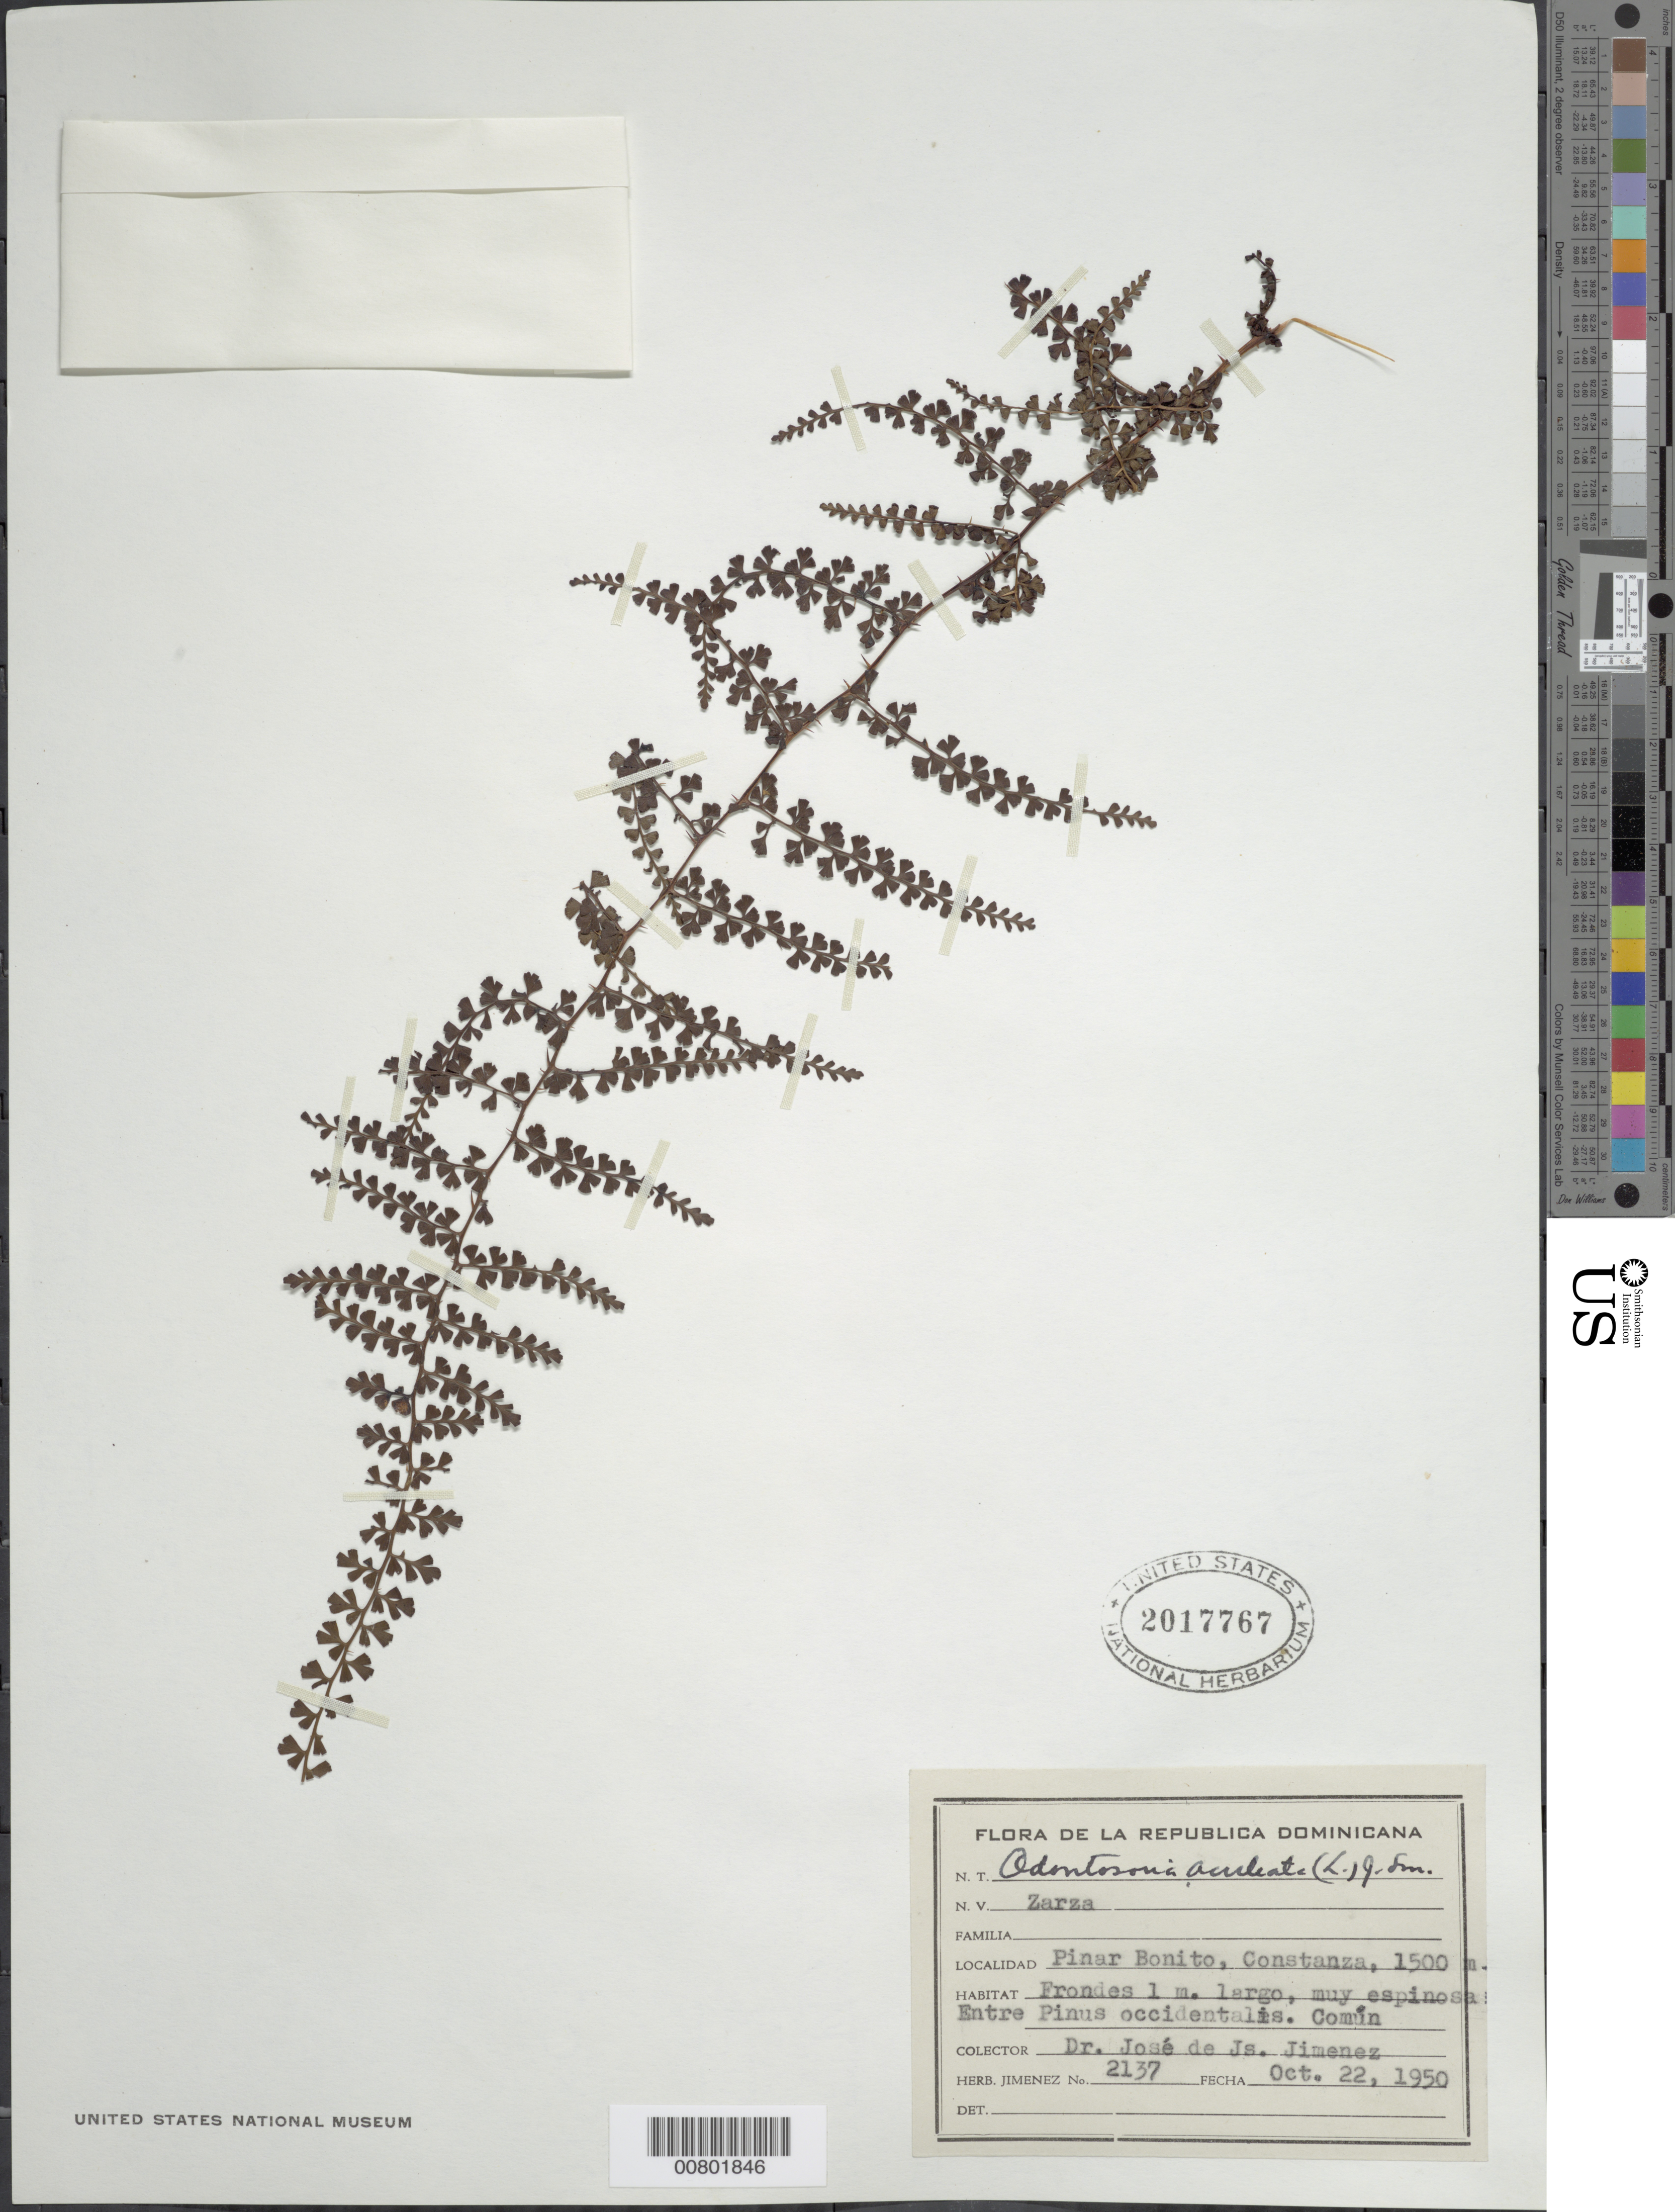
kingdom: Plantae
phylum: Tracheophyta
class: Polypodiopsida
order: Polypodiales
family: Lindsaeaceae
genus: Odontosoria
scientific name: Odontosoria aculeata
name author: (L.) J. Sm.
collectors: J. J. Jiménez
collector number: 2137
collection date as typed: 22 Oct 1950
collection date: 1950-10-22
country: Dominican Republic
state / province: La Vega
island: Hispaniola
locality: Pinar Bonito, constanza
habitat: Entre Pinus occidentalis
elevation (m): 1500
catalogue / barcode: US 2017767